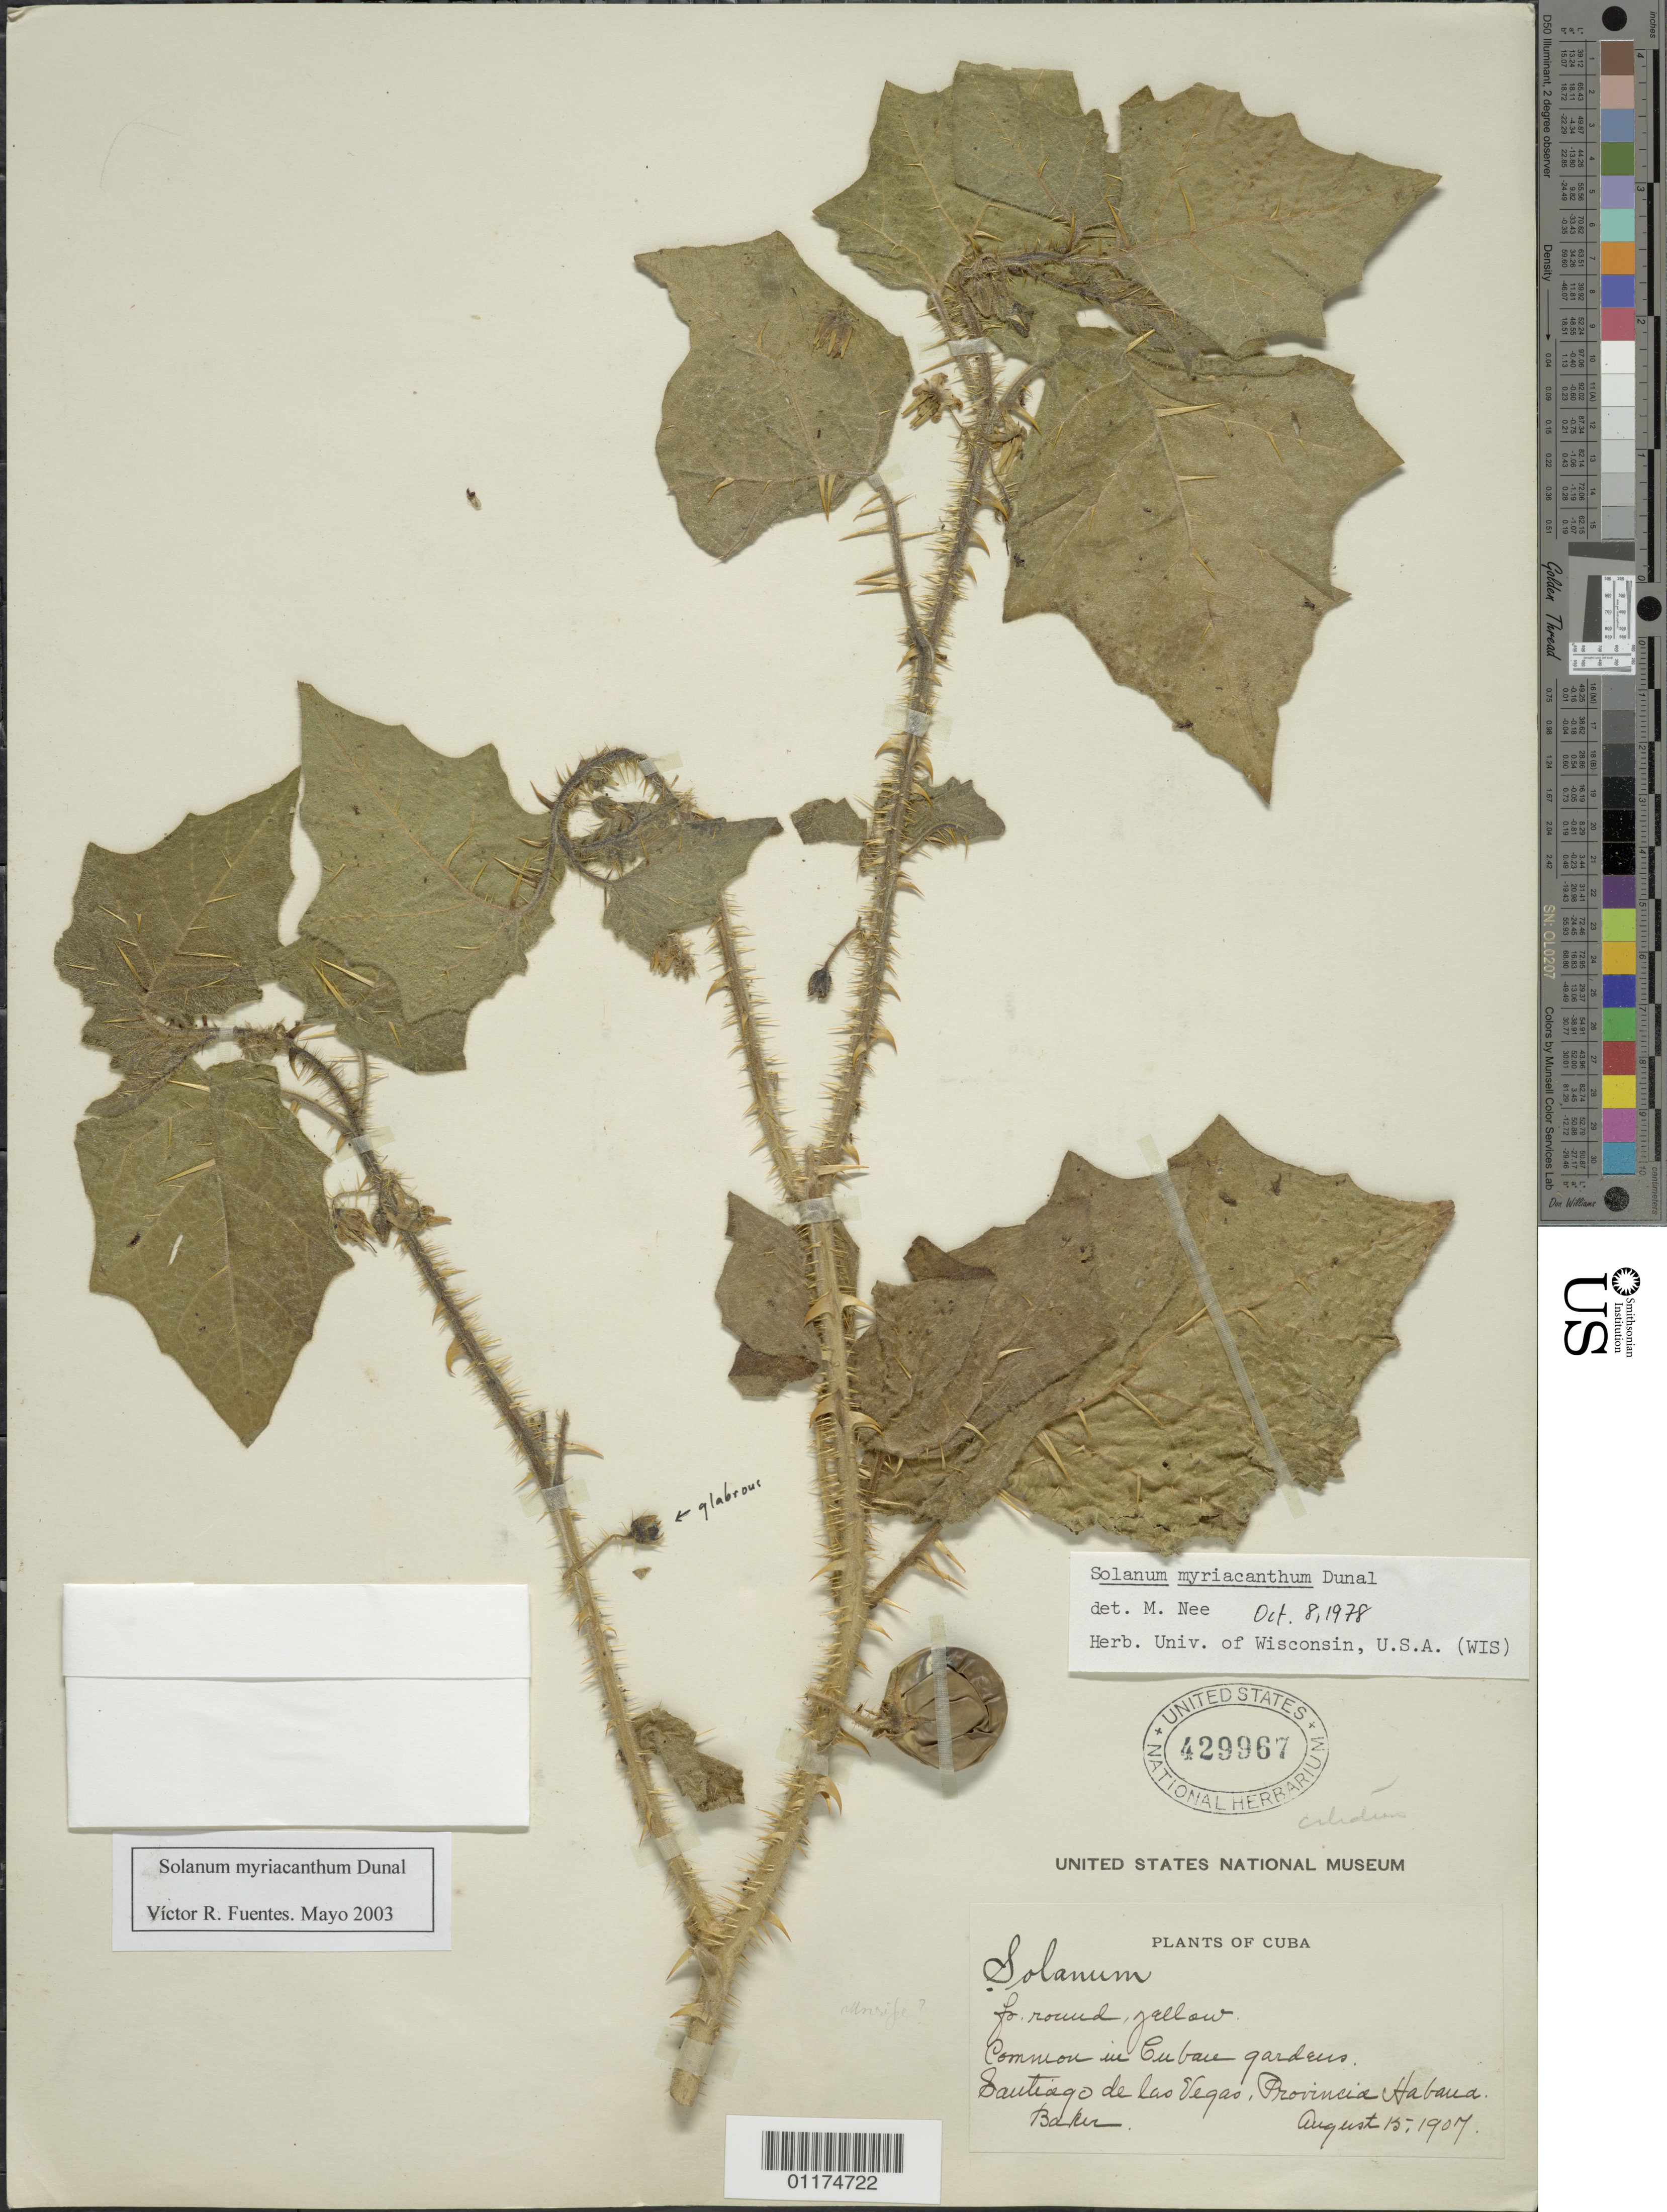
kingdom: Plantae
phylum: Tracheophyta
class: Magnoliopsida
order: Solanales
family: Solanaceae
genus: Solanum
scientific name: Solanum myriacanthum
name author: Dunal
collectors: C. F. Baker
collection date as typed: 15 Aug 1907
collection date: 1907-08-15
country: Cuba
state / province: La Habana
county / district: Santiago de las Vegas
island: Cuba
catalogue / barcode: US 429967